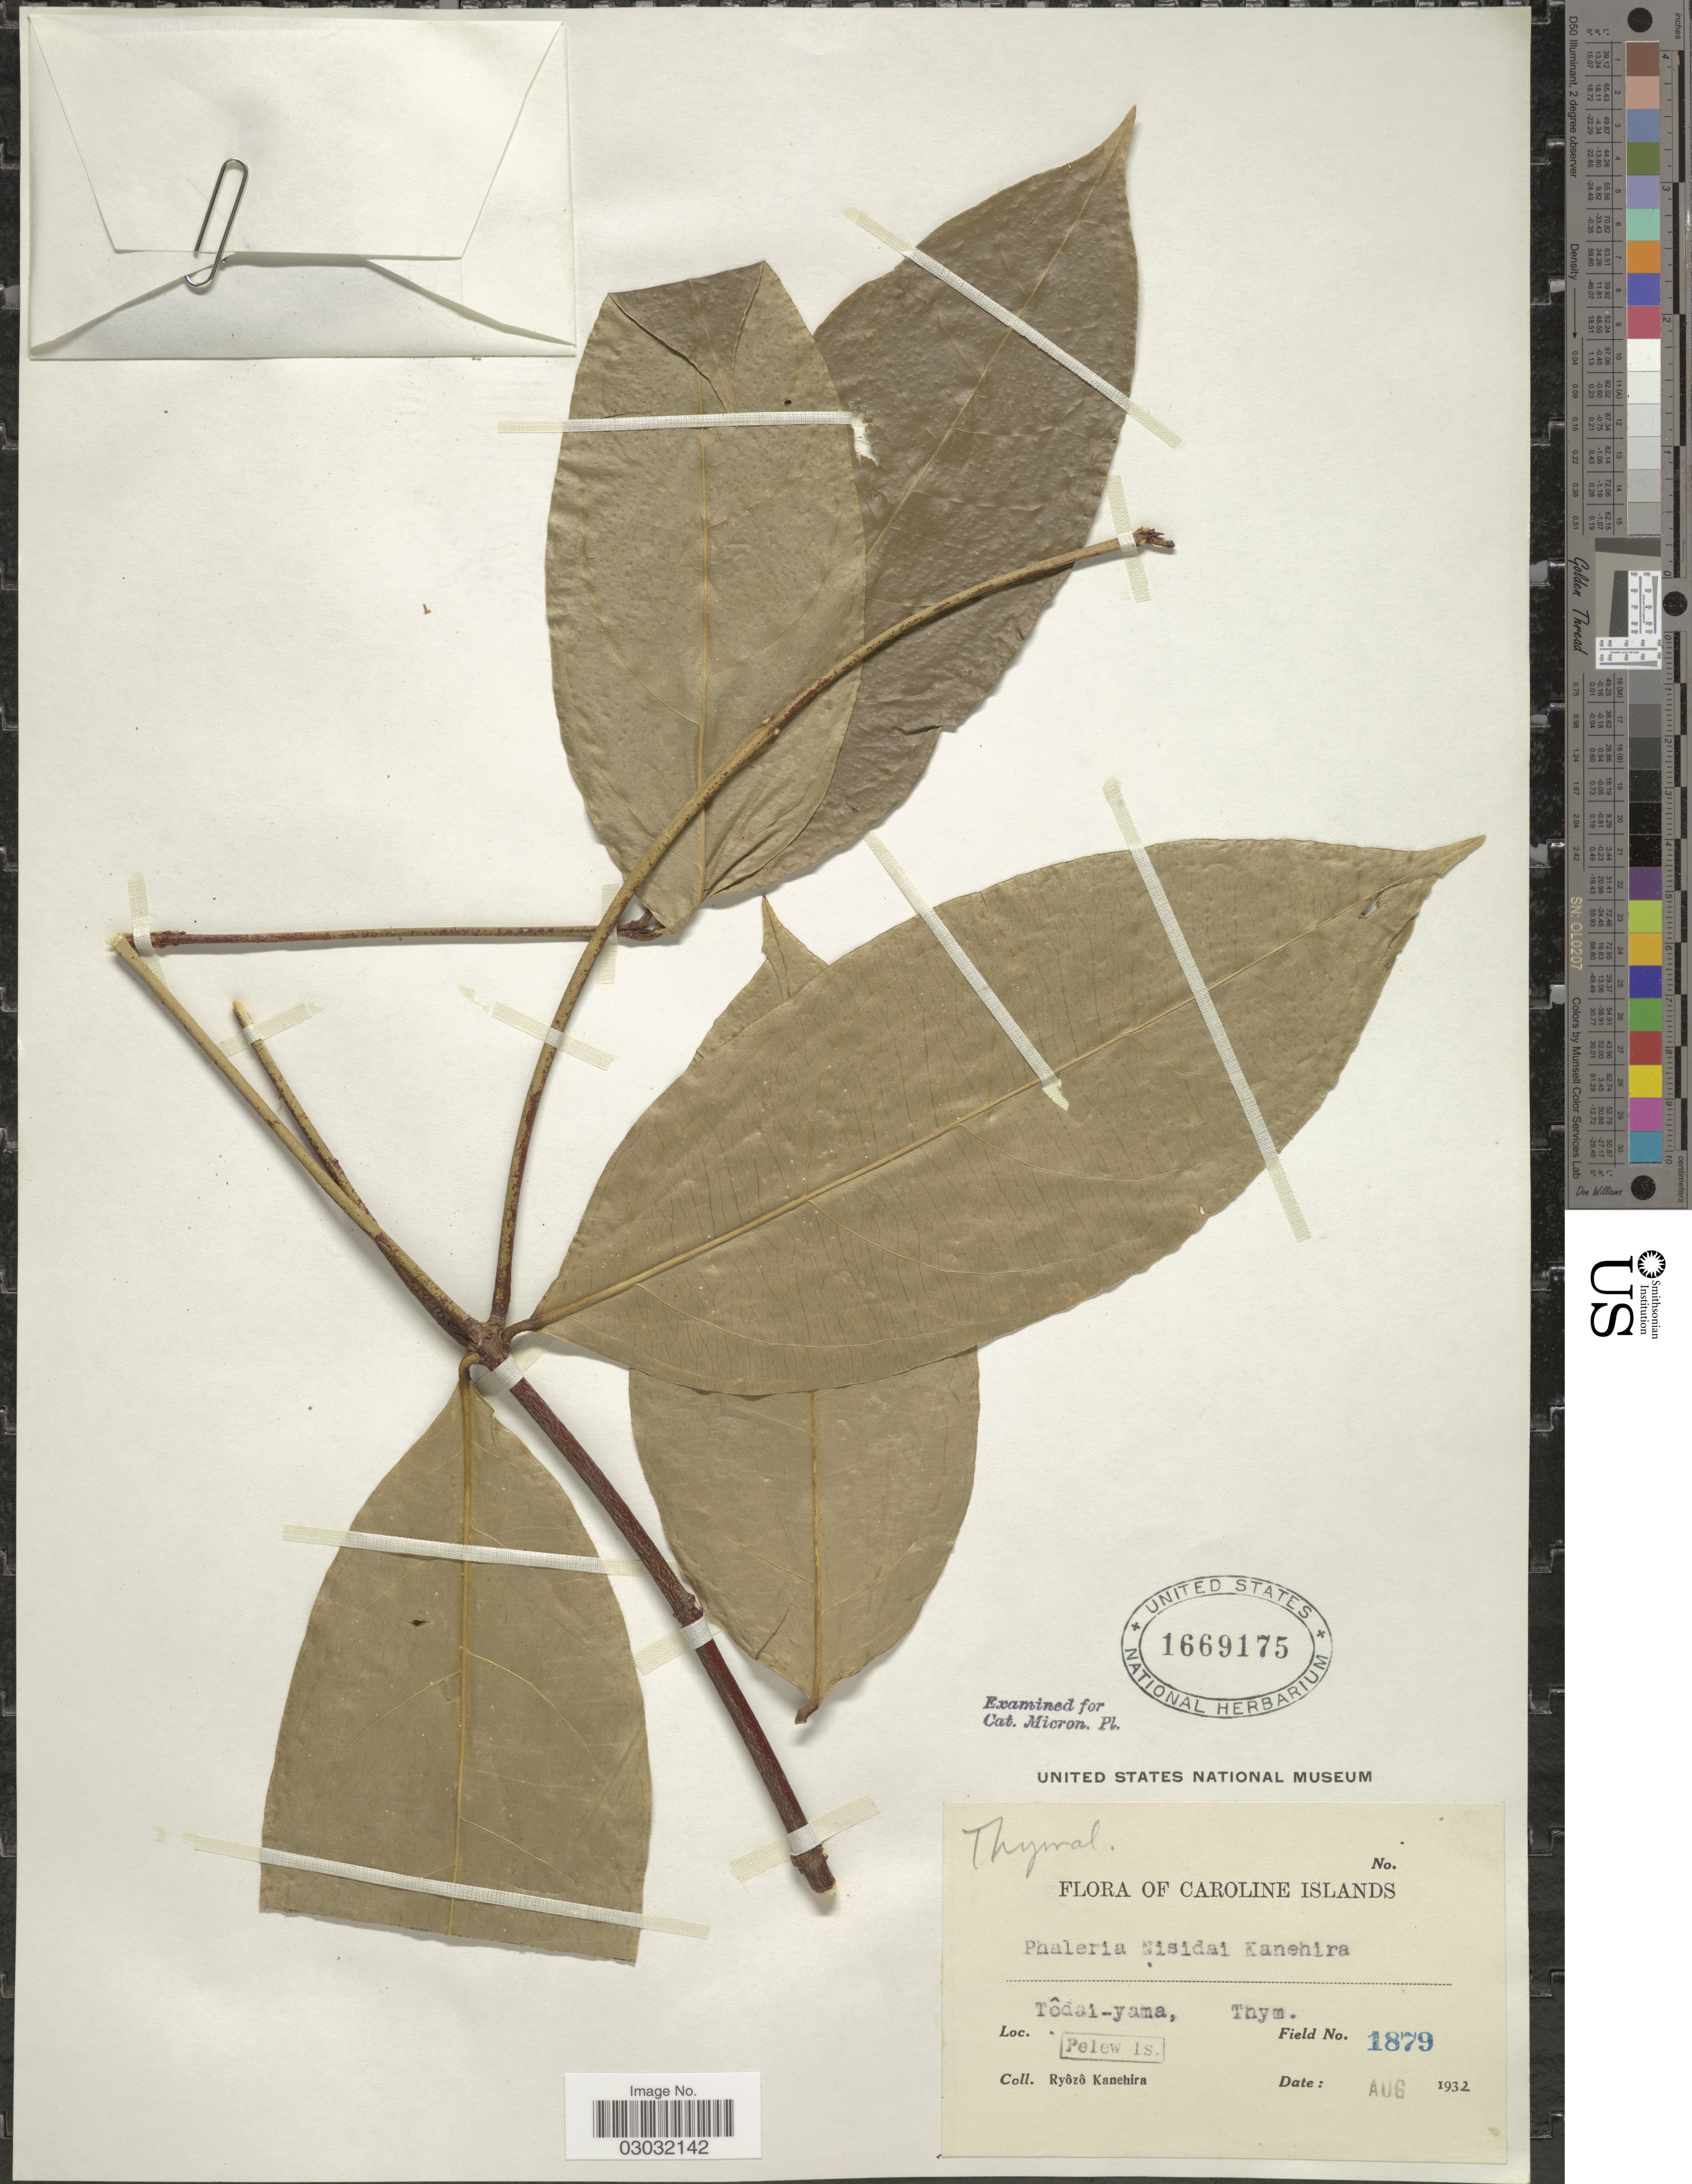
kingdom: Plantae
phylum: Tracheophyta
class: Magnoliopsida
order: Malvales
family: Thymelaeaceae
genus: Phaleria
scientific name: Phaleria nisidai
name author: Kaneh.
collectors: R. Kanehira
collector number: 1879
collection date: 1932-08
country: Palau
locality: Caroline Islands. Tôdai-yama, Pelew Is.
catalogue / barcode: US 1669175